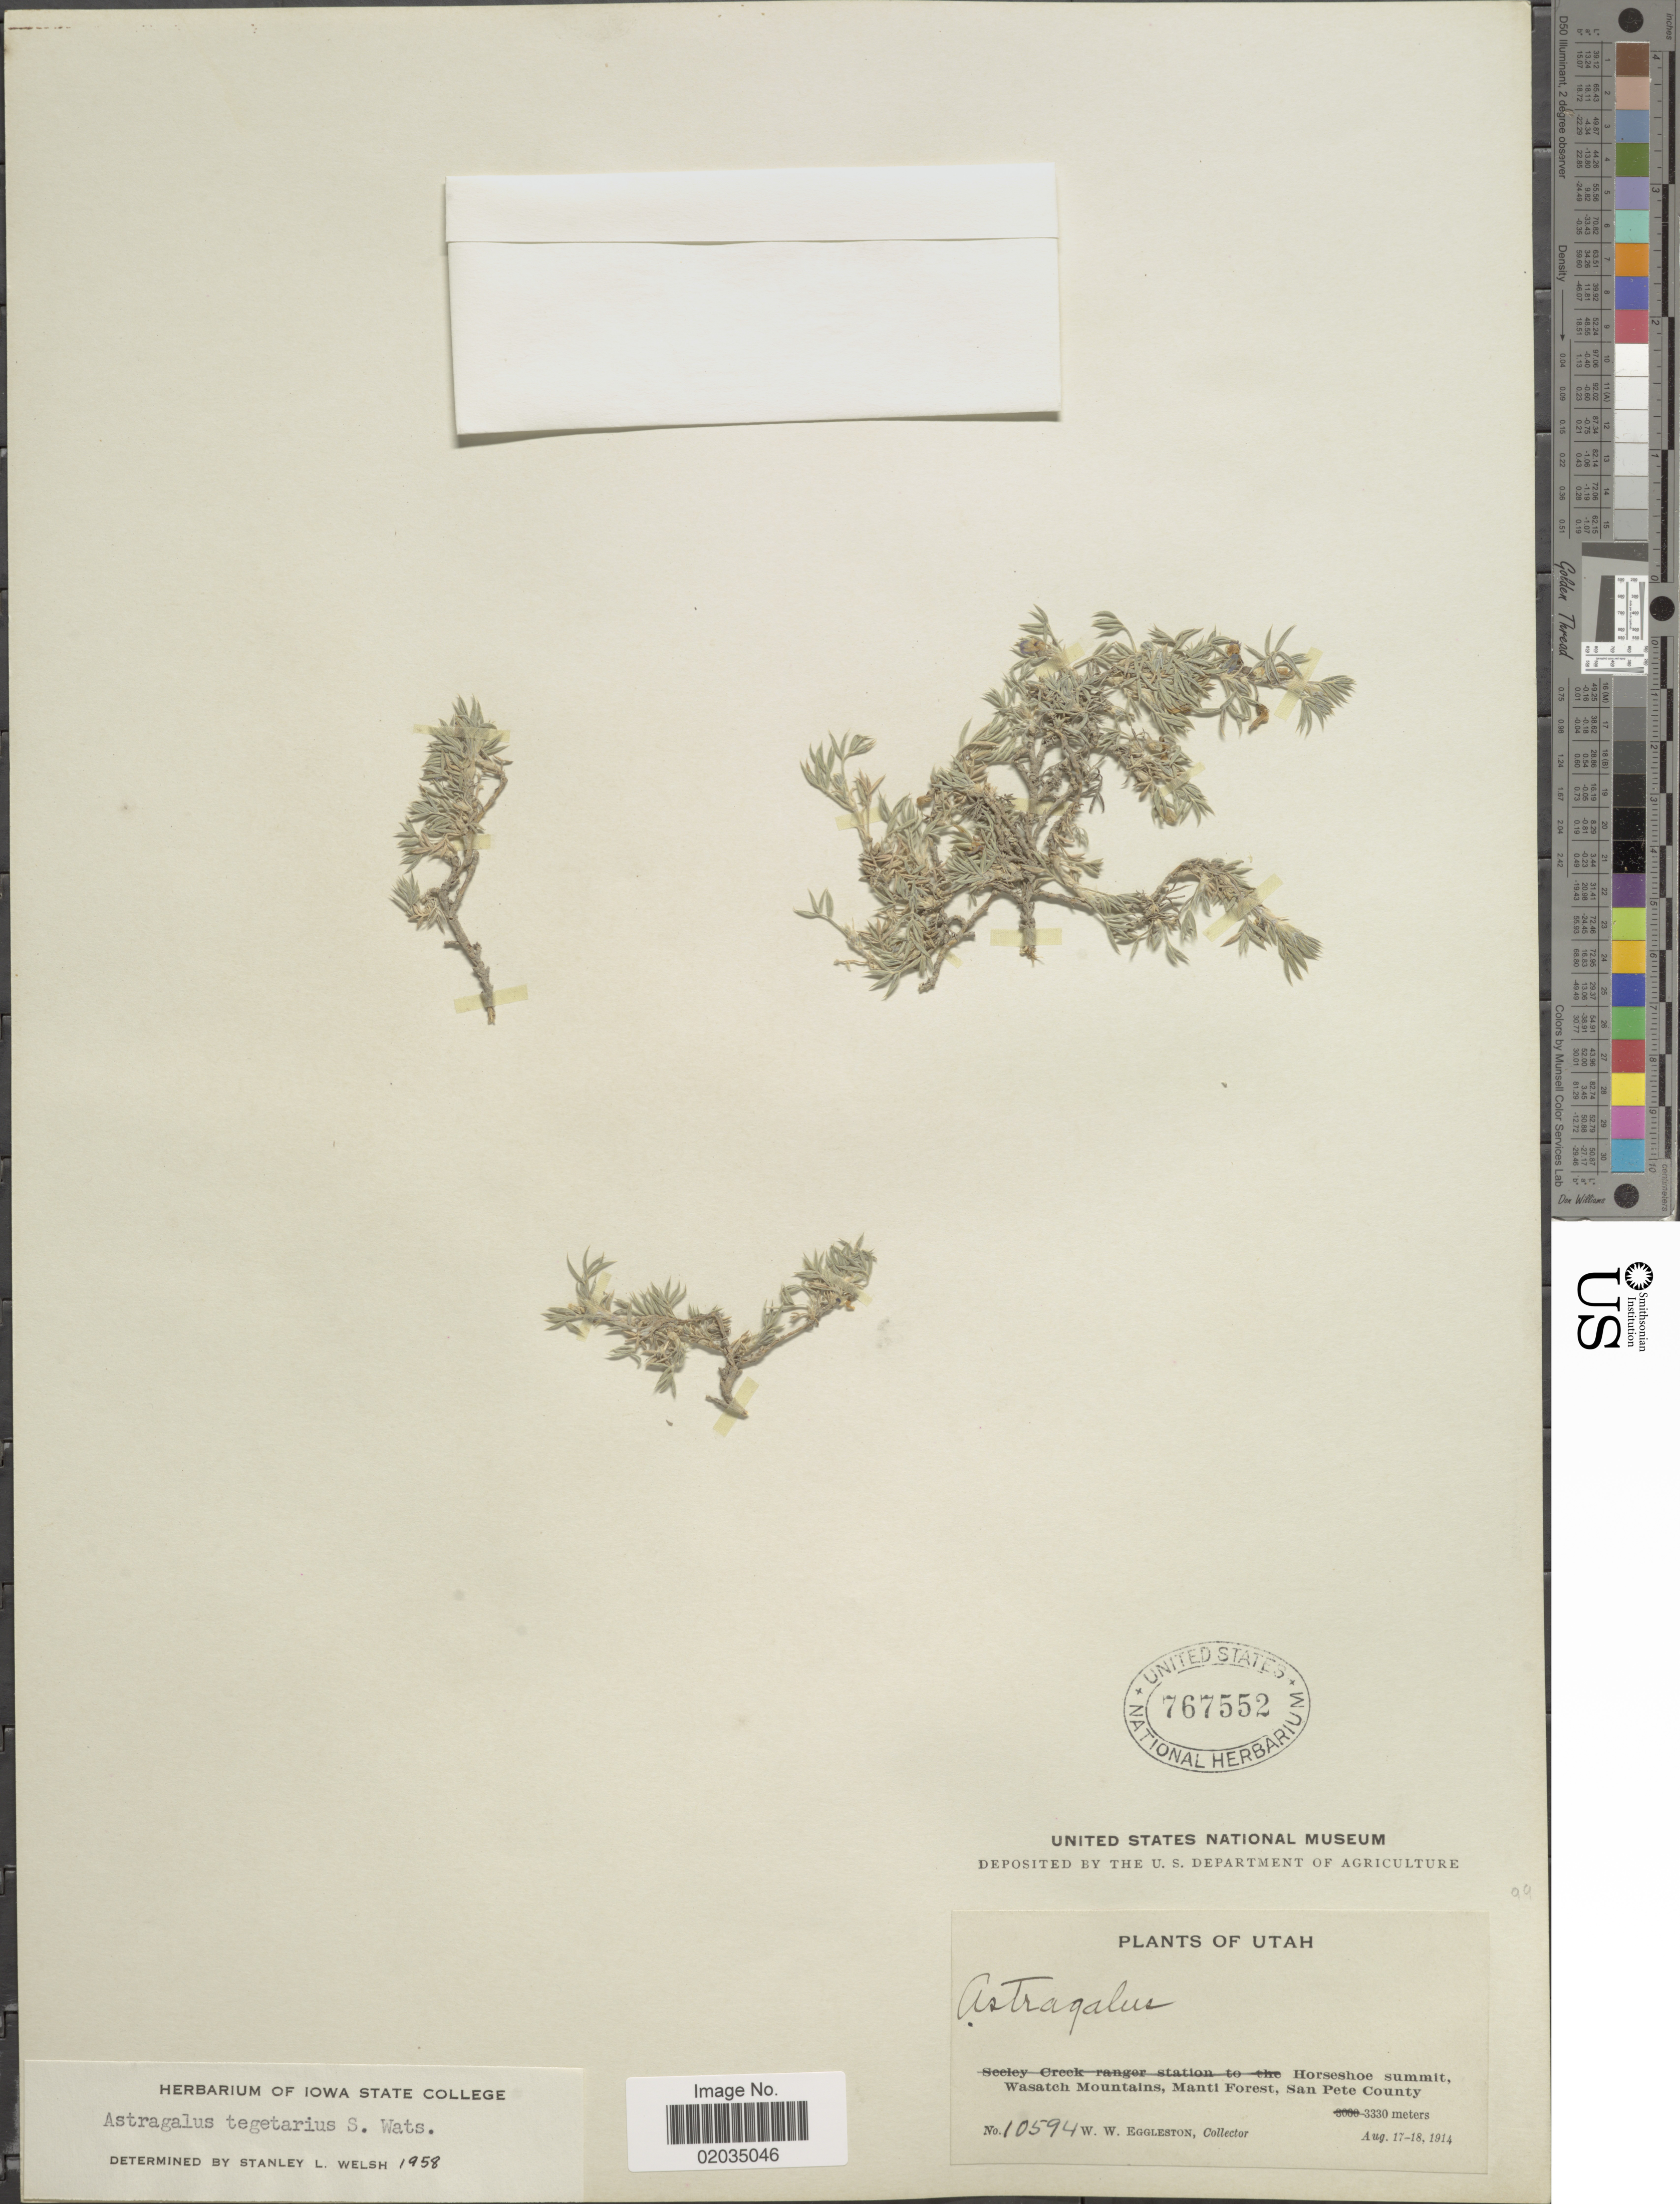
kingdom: Plantae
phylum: Tracheophyta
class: Magnoliopsida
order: Fabales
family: Fabaceae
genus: Astragalus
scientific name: Astragalus tegetarioides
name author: M.E. Jones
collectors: W. W. Eggleston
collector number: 10594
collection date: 1914-08-17/1914-08-18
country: United States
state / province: Utah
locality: Horseshoe summit, Wasatch Mountains, Manti Forest, San Pete County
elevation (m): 3330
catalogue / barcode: US 767552